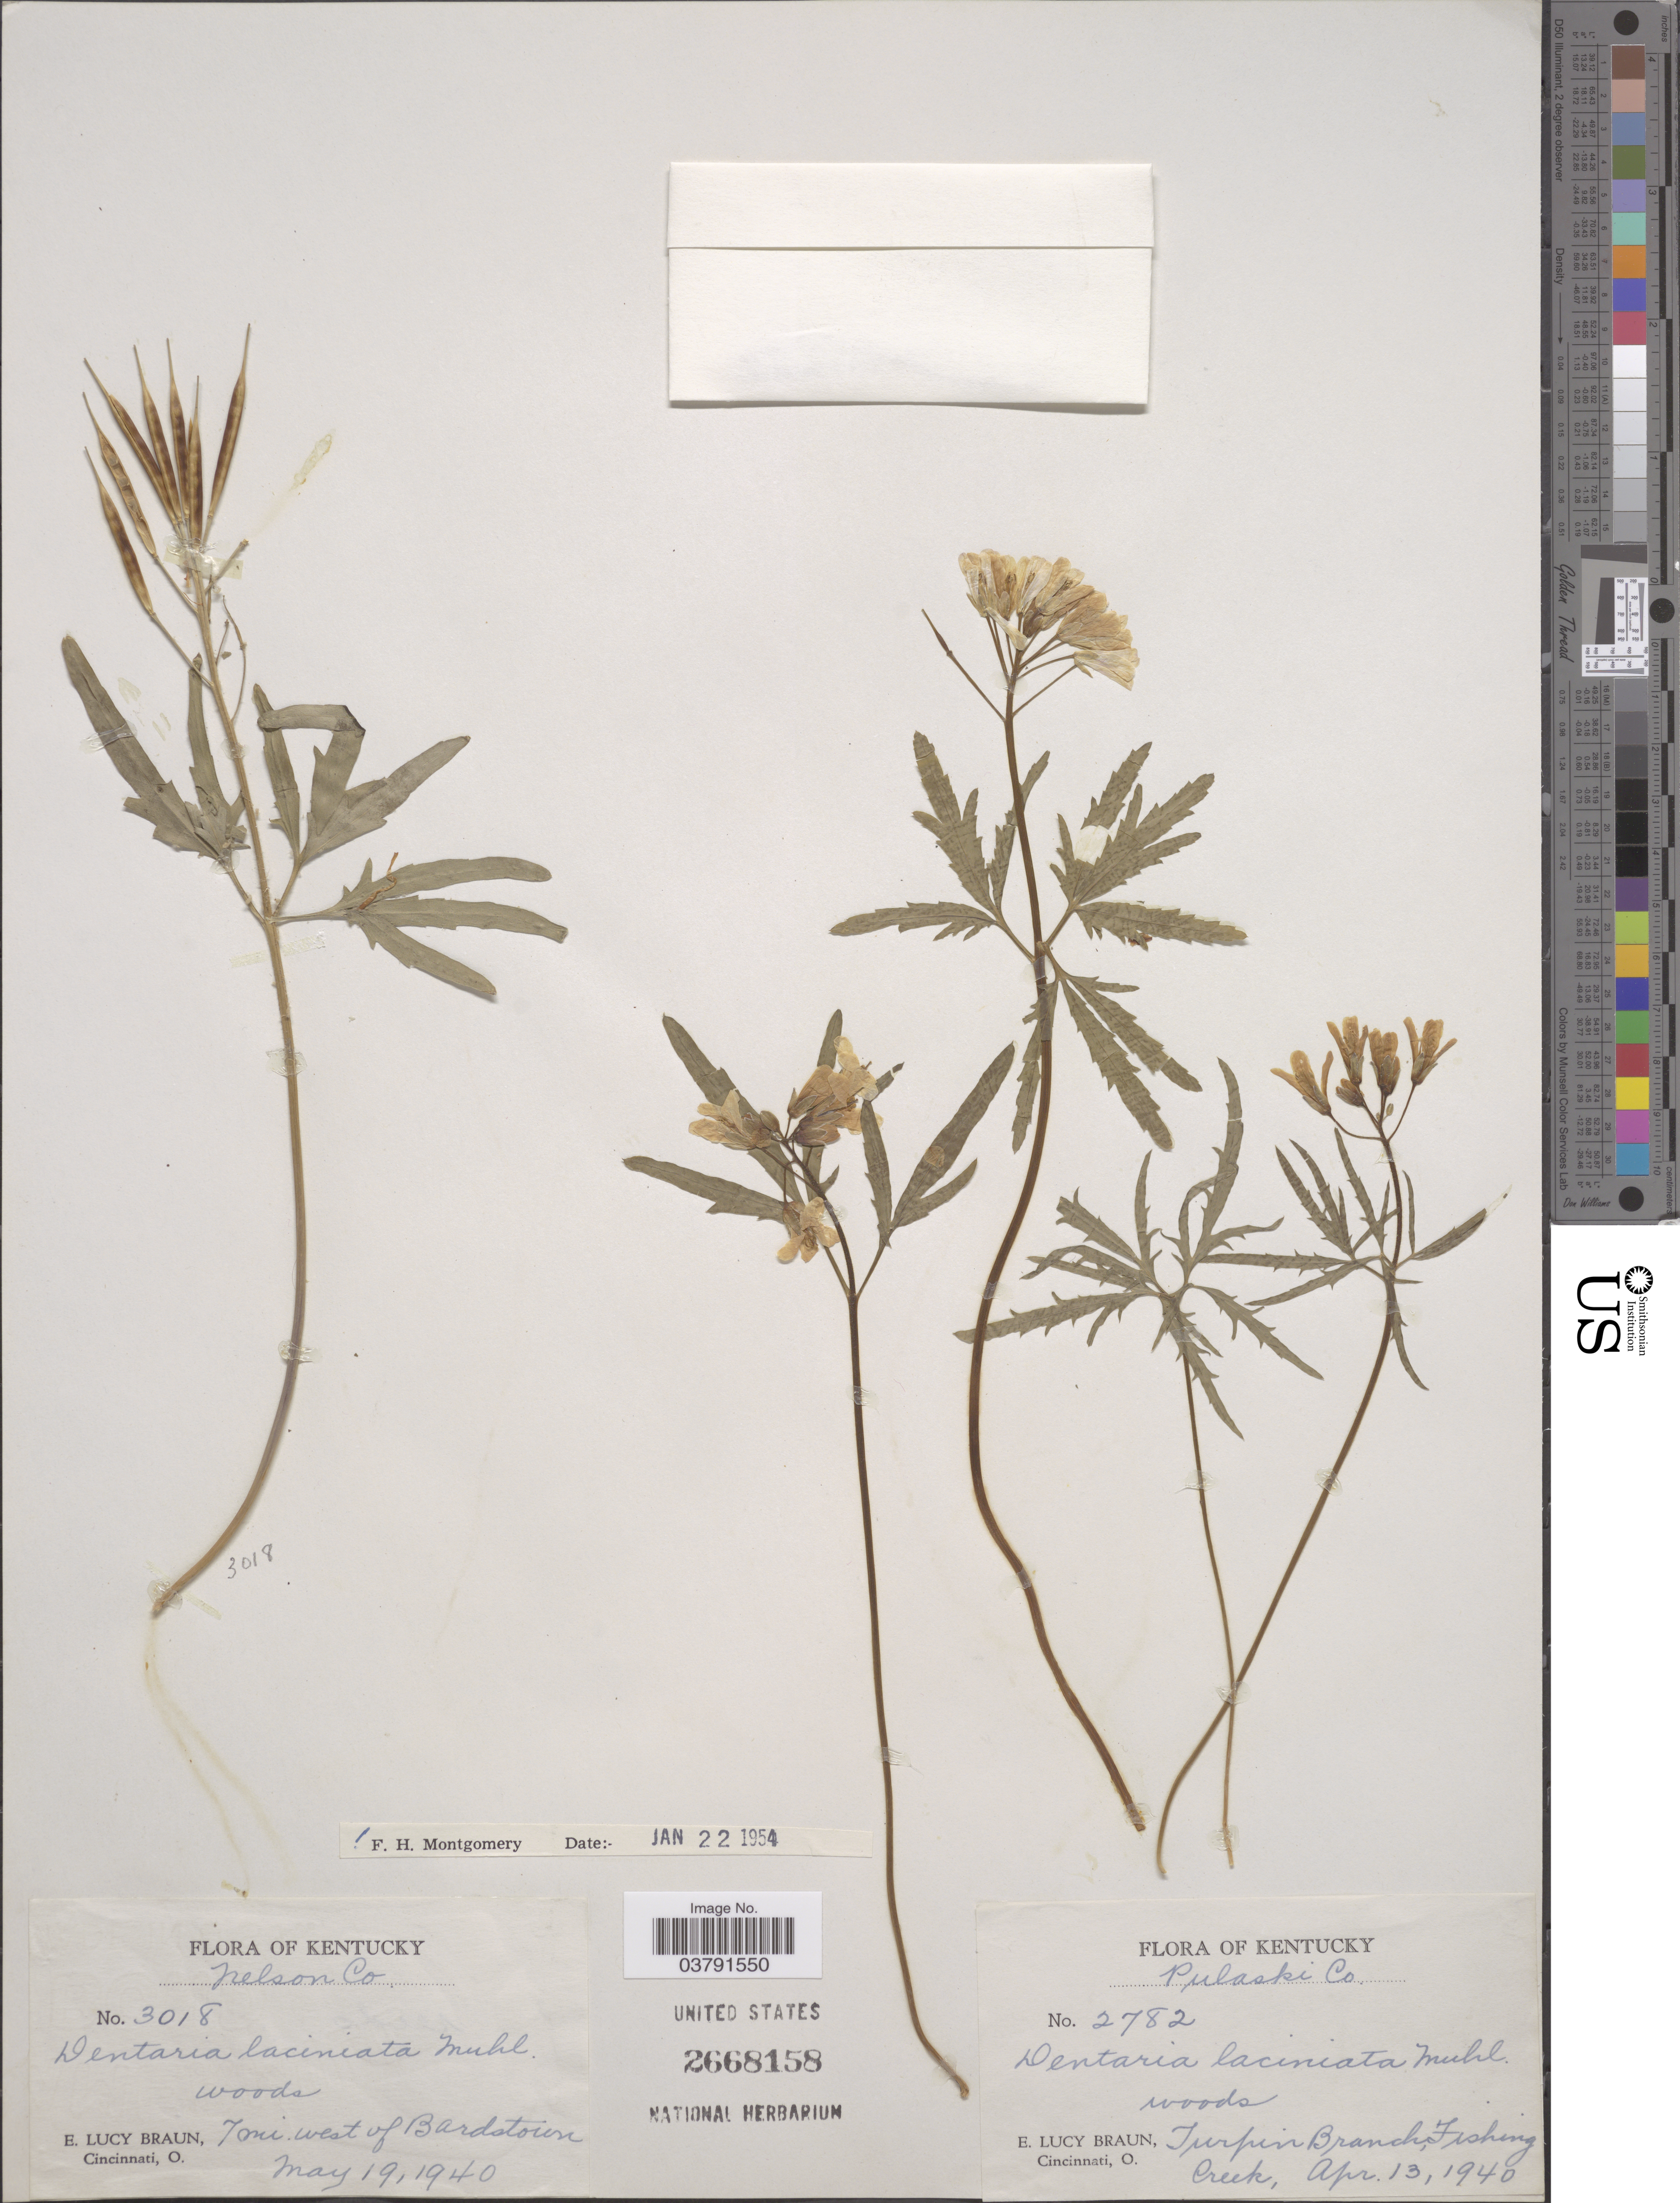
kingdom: Plantae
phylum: Tracheophyta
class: Magnoliopsida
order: Brassicales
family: Brassicaceae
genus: Dentaria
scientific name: Dentaria laciniata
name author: Muhl.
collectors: E. L. Braun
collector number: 2782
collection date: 1940-04-13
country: United States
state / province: Kentucky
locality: Pulaski Co. Turpin Branch, Fishing Creek.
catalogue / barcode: US 2668158-2